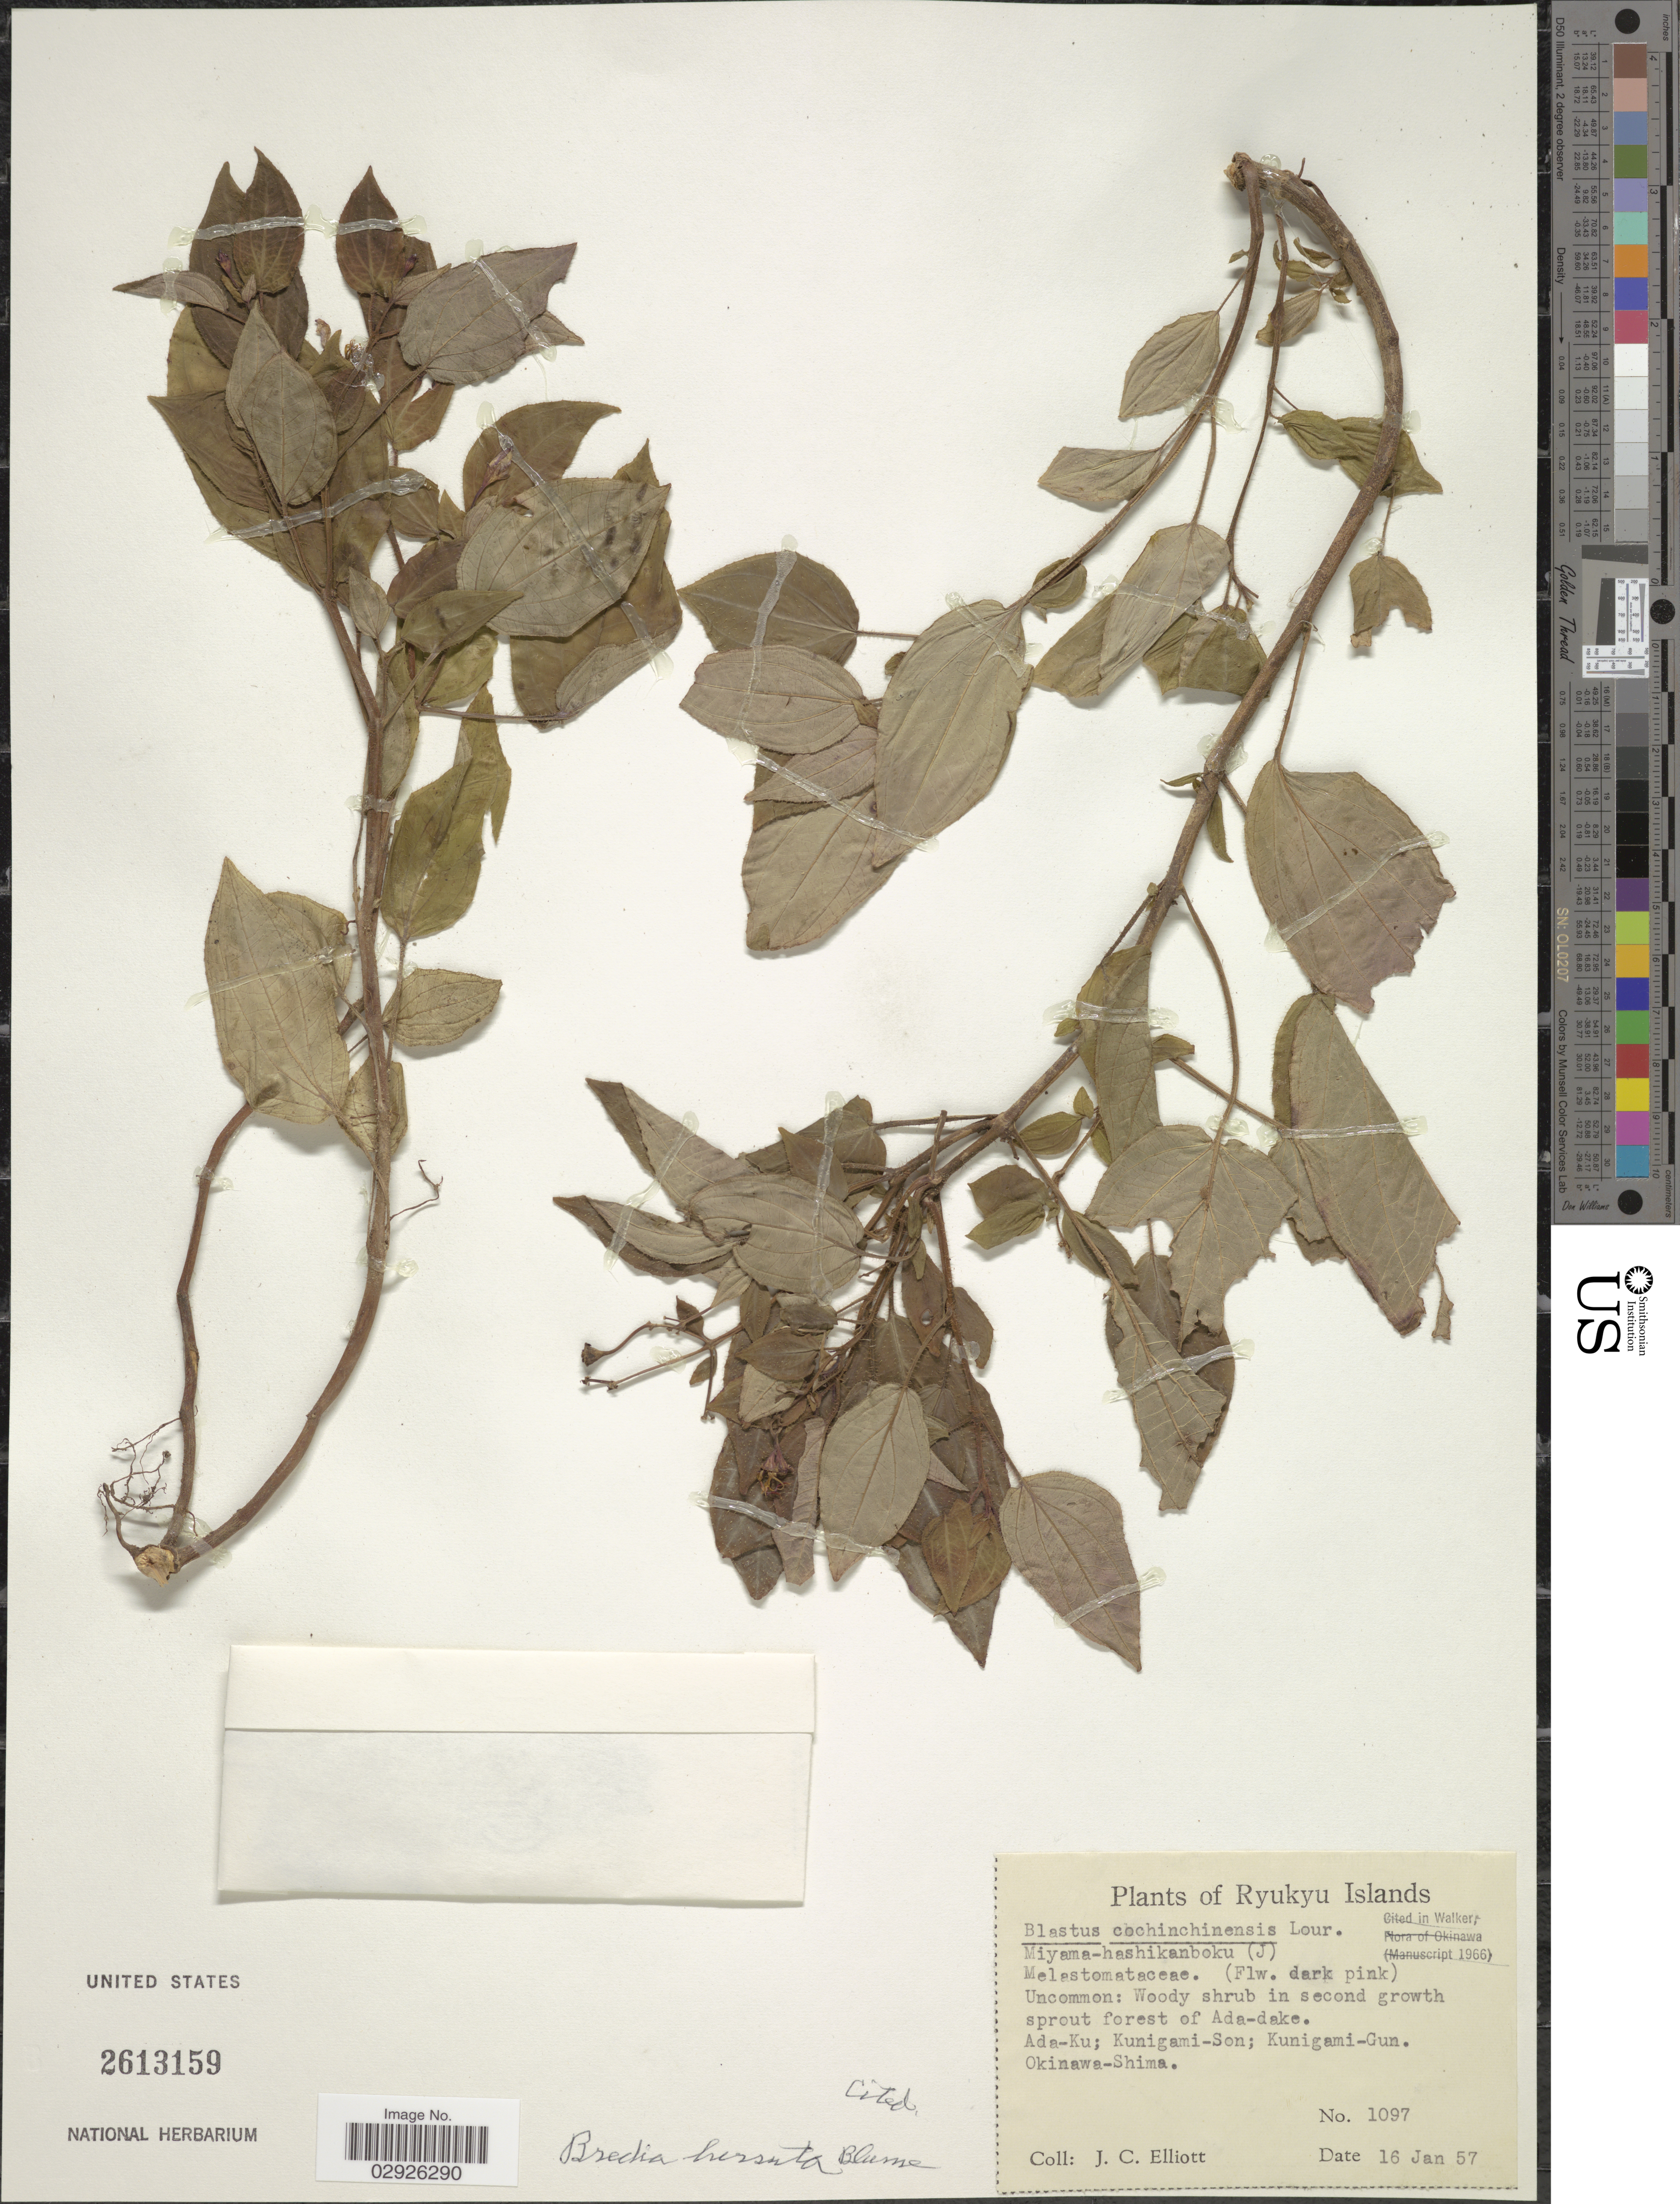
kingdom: Plantae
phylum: Tracheophyta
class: Magnoliopsida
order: Myrtales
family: Melastomataceae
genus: Bredia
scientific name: Bredia hirsuta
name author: Blume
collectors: J. C. Elliott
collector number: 1097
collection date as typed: Transcribed d/m/y: 16/1/57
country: Japan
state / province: Okinawa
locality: Ryukyu Islands, Woody shrub in second growth sprout forest of Ada-dake. Ada-Ku; Kunigami-Son; Kunigami-Gun. Okinawa-Shima.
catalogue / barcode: US 2613159